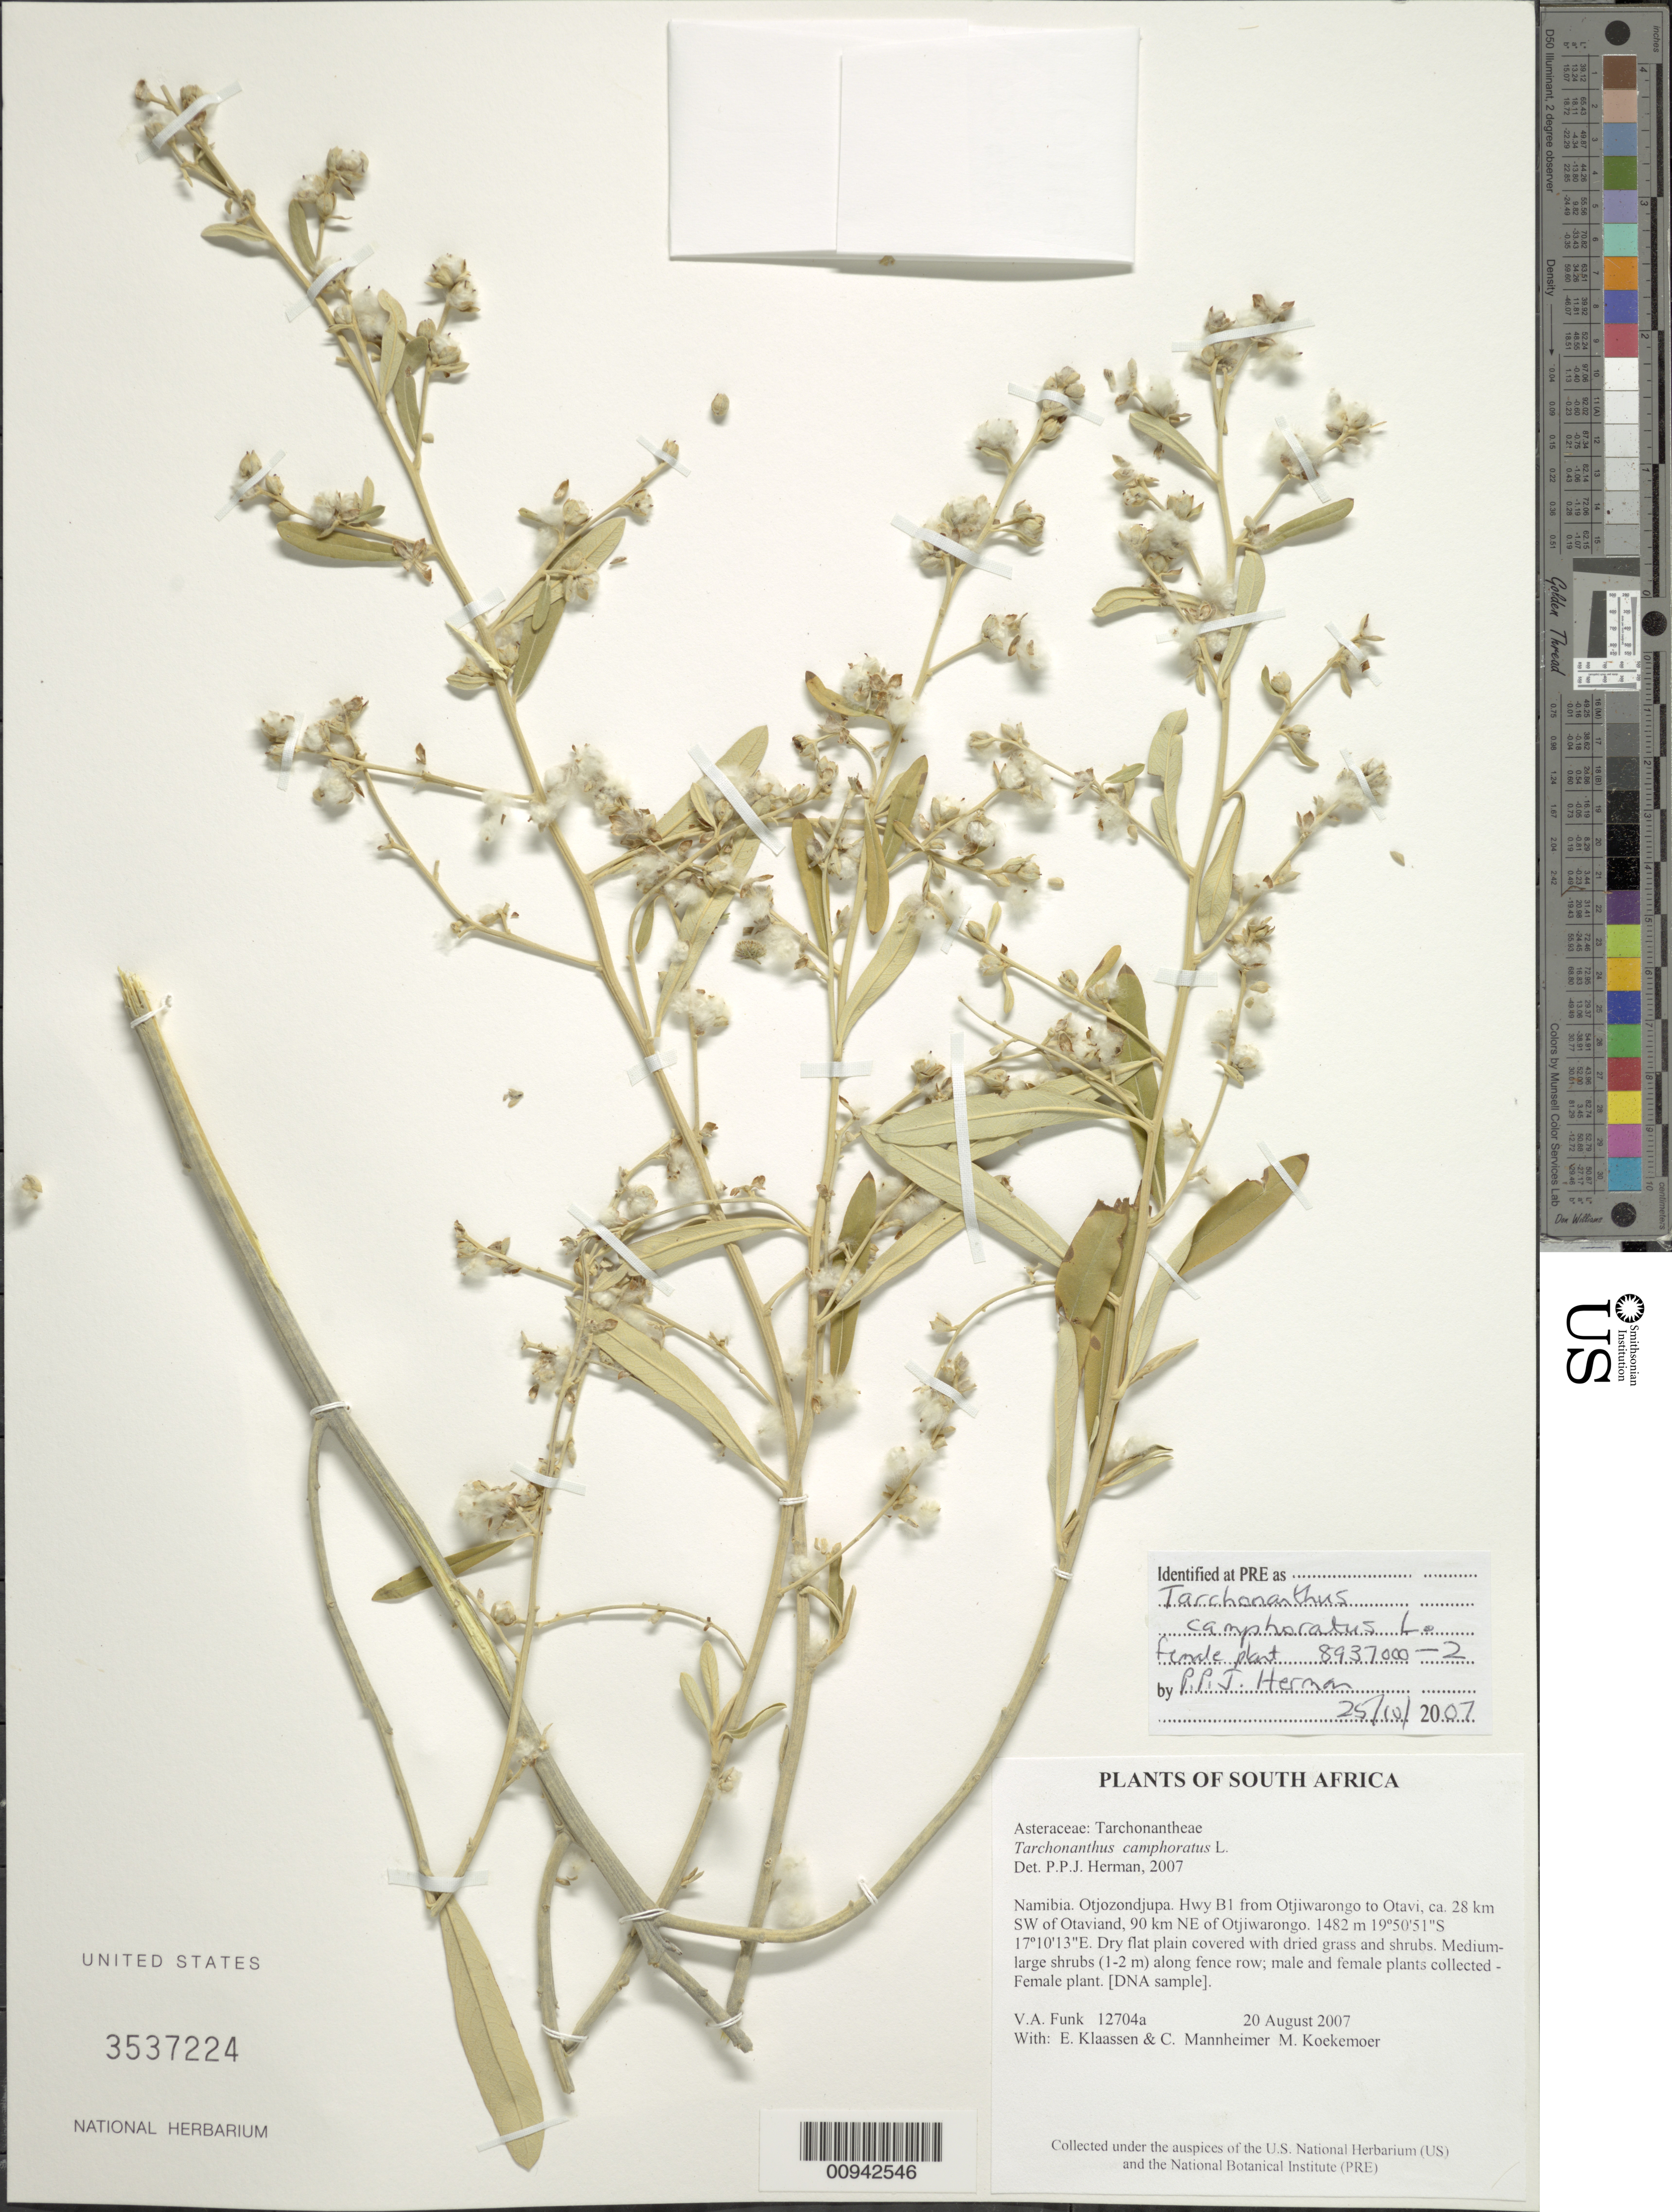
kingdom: Plantae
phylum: Tracheophyta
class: Magnoliopsida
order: Asterales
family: Asteraceae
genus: Tarchonanthus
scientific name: Tarchonanthus camphoratus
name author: L.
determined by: Herman, P. P. J.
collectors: V. Funk, M. Koekemoer, E. S. Klaassen & C. A. Mannheimer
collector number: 12704a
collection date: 2007-08-20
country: Namibia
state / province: Otjozondjupa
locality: Hwy B1 from Otjiwarongo to Otavi, ca. 28 km SW of Otaviand, 90 km NE of Otjiwarongo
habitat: Dry flat plain covered with dried grass and shrubs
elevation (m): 1482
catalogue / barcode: US 3537224